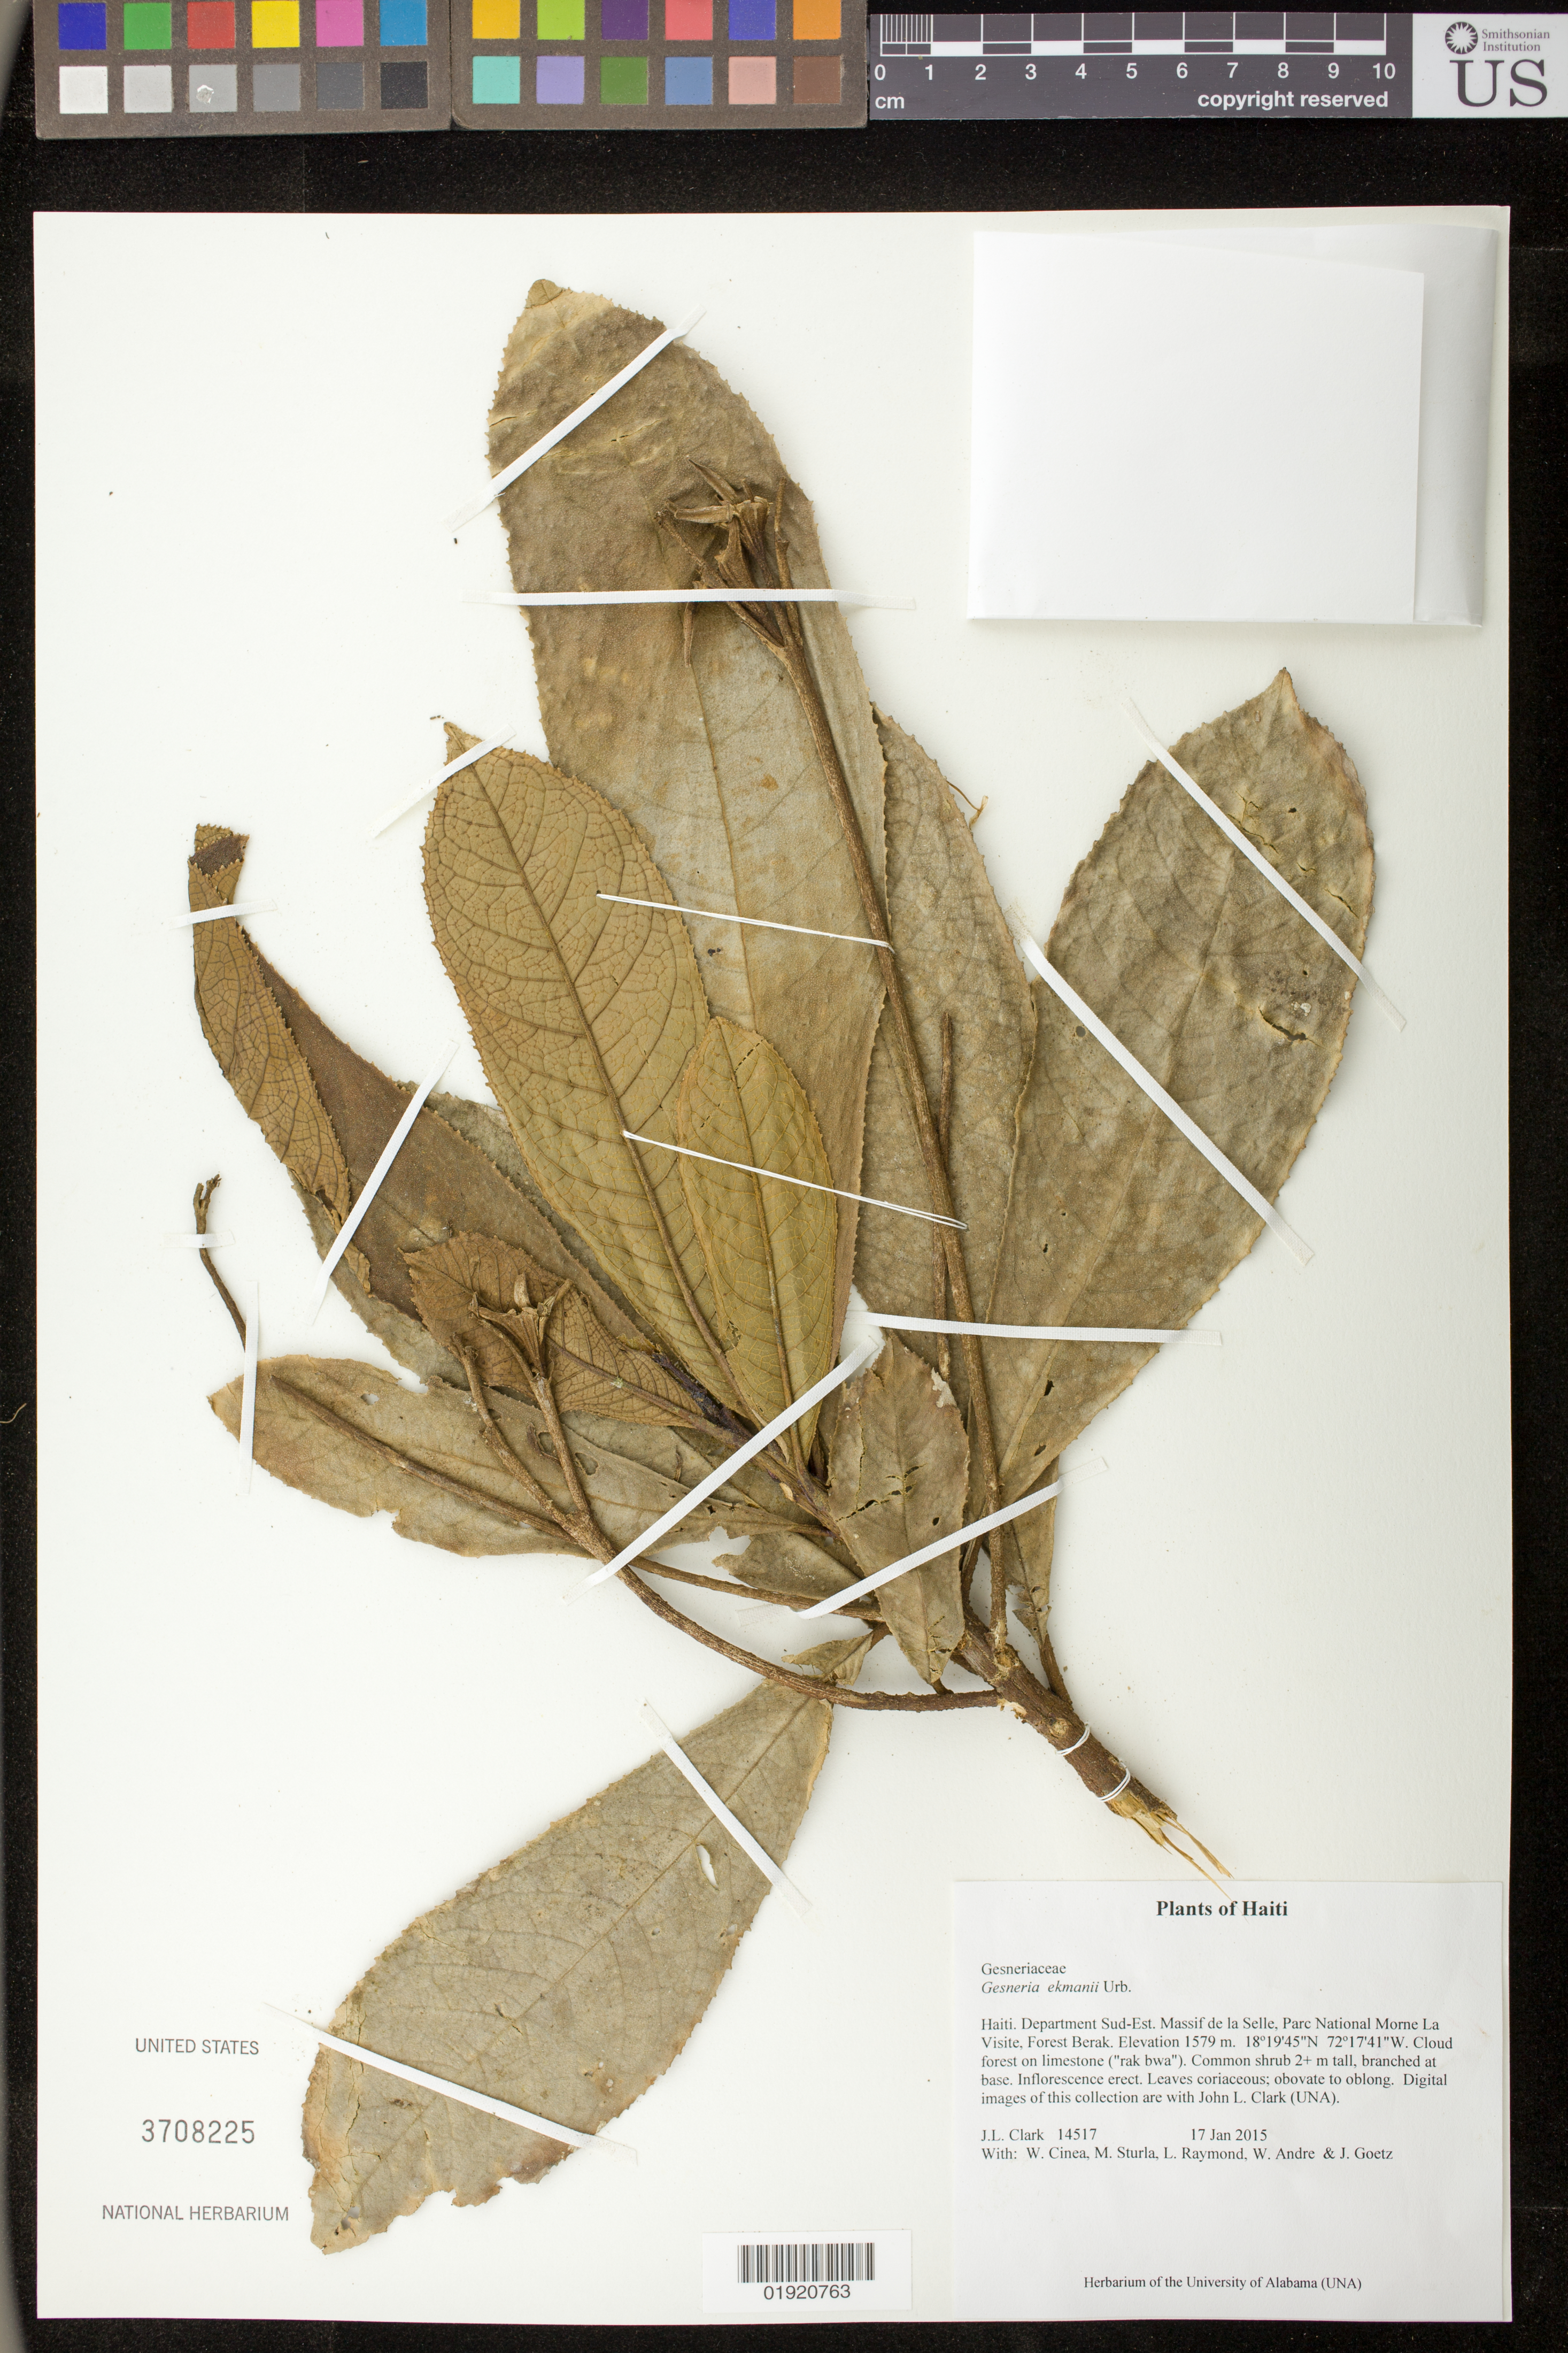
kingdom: Plantae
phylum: Tracheophyta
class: Magnoliopsida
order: Lamiales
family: Gesneriaceae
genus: Gesneria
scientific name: Gesneria ekmanii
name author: Urb.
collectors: J. L. Clark, W. Cinea, M. Sturla, L. Raymond, W. Andre & J. Goetz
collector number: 14517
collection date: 2015-01-17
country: Haiti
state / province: Sud-Est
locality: Haiti. Department Sud-Est. Massif de la Selle, Parc National Morne La Visite, Forest Berak.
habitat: Cloud forest on limestone ("rak bwa").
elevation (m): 1579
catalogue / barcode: US 3708225